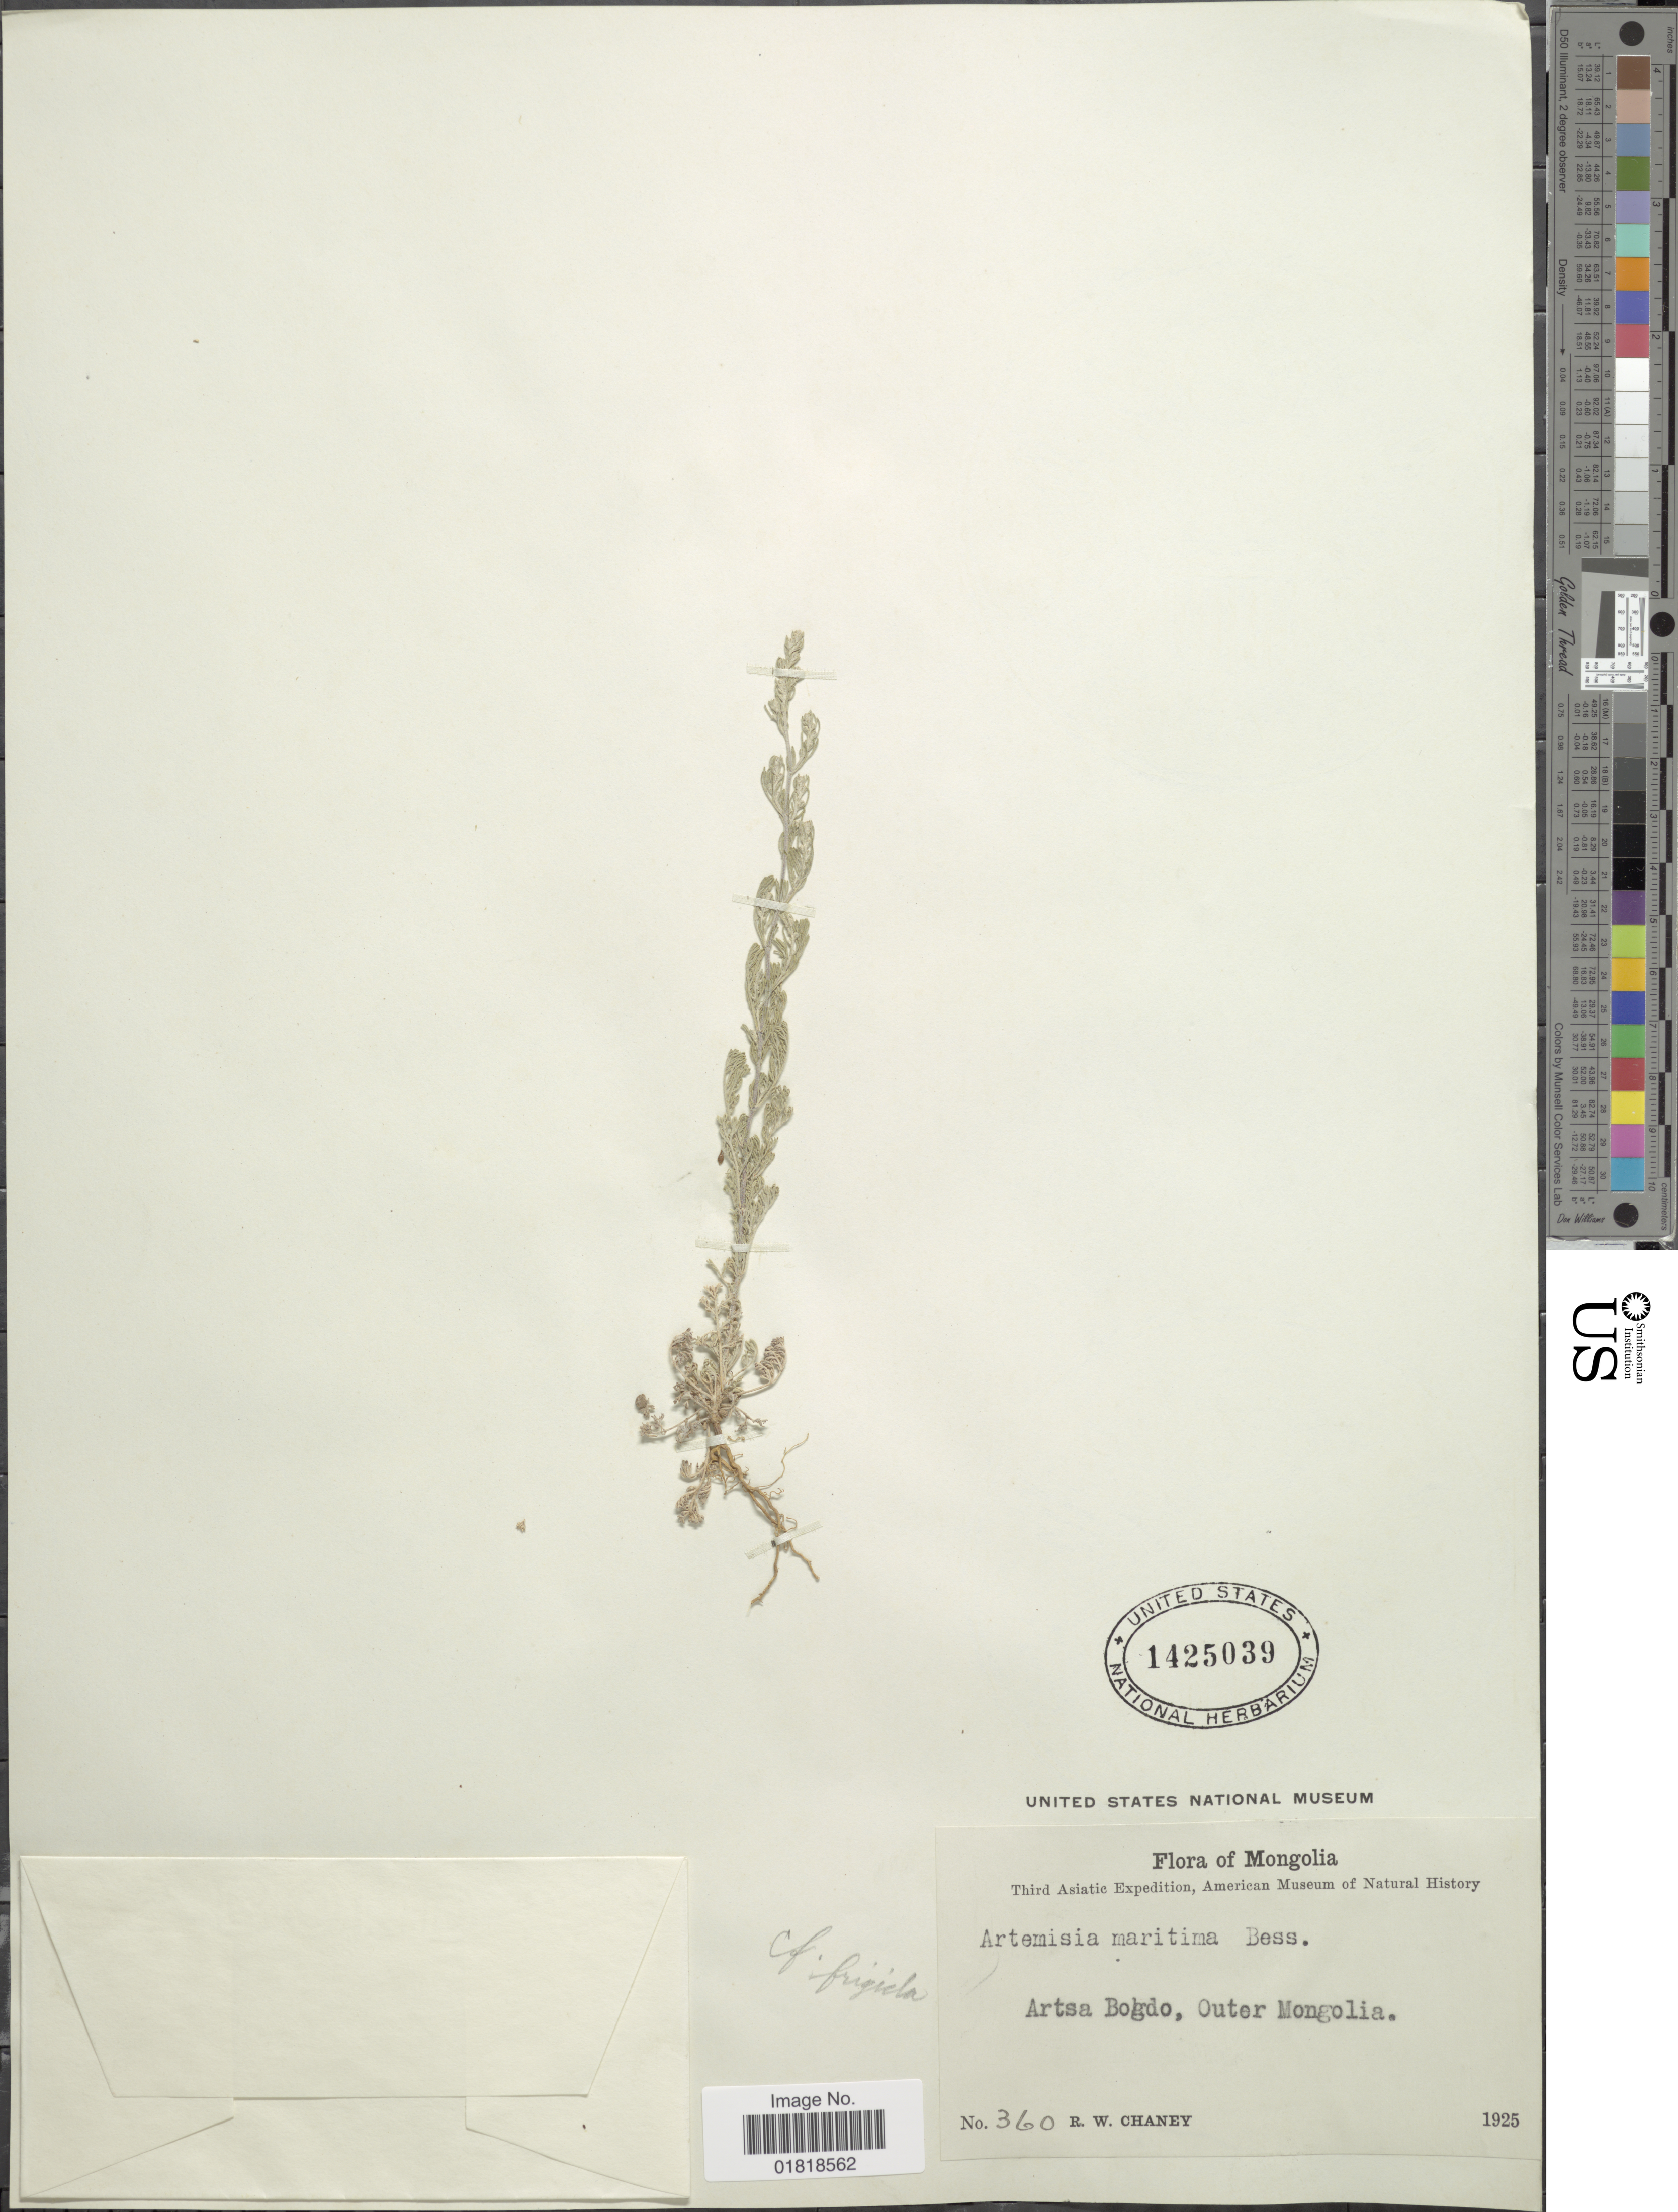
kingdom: Plantae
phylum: Tracheophyta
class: Magnoliopsida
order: Asterales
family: Asteraceae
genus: Artemisia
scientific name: Artemisia frigida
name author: Willd.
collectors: R. Chaney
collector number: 360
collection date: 1925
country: Mongolia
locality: Artsa Bogdo, Outer Mongolia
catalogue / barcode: US 1425039